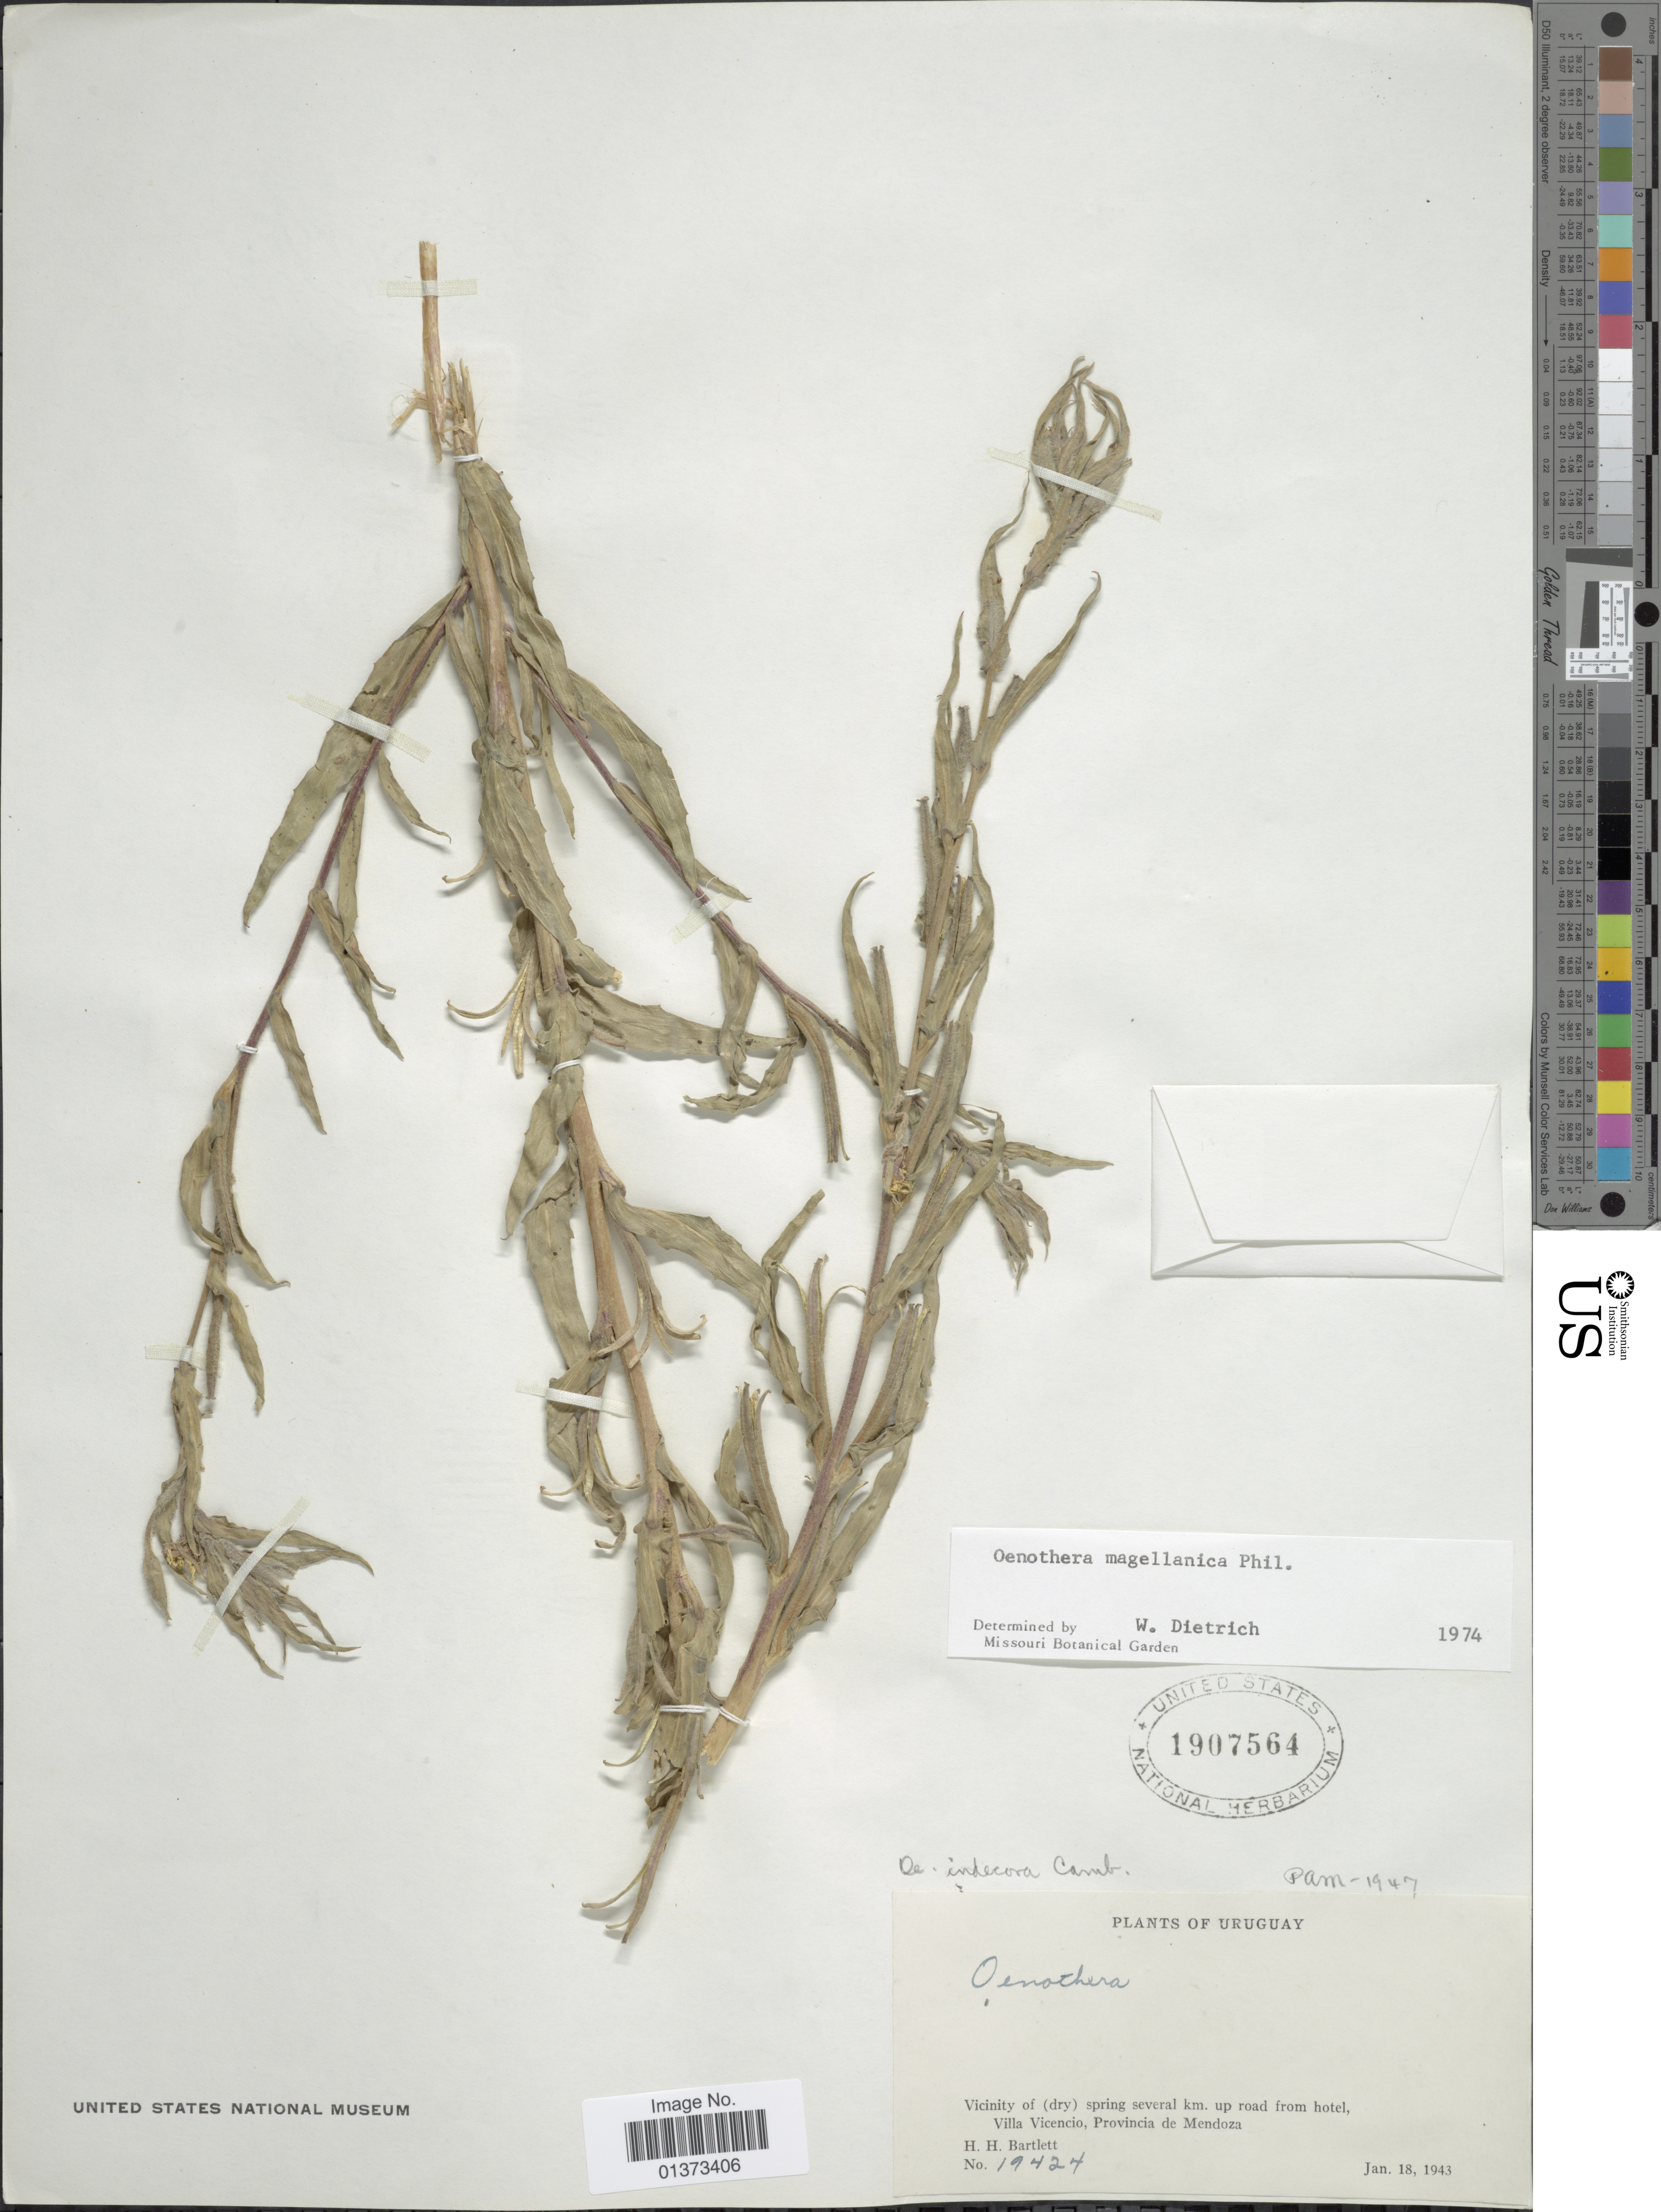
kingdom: Plantae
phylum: Tracheophyta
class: Magnoliopsida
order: Myrtales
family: Onagraceae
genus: Oenothera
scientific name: Oenothera magellanica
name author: Phil.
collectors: H. H. Bartlett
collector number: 19424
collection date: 1943-01-18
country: Argentina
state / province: Mendoza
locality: Vicinity of (dry) spring several km. up road from hotel, Villa Vicencio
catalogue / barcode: US 1907564